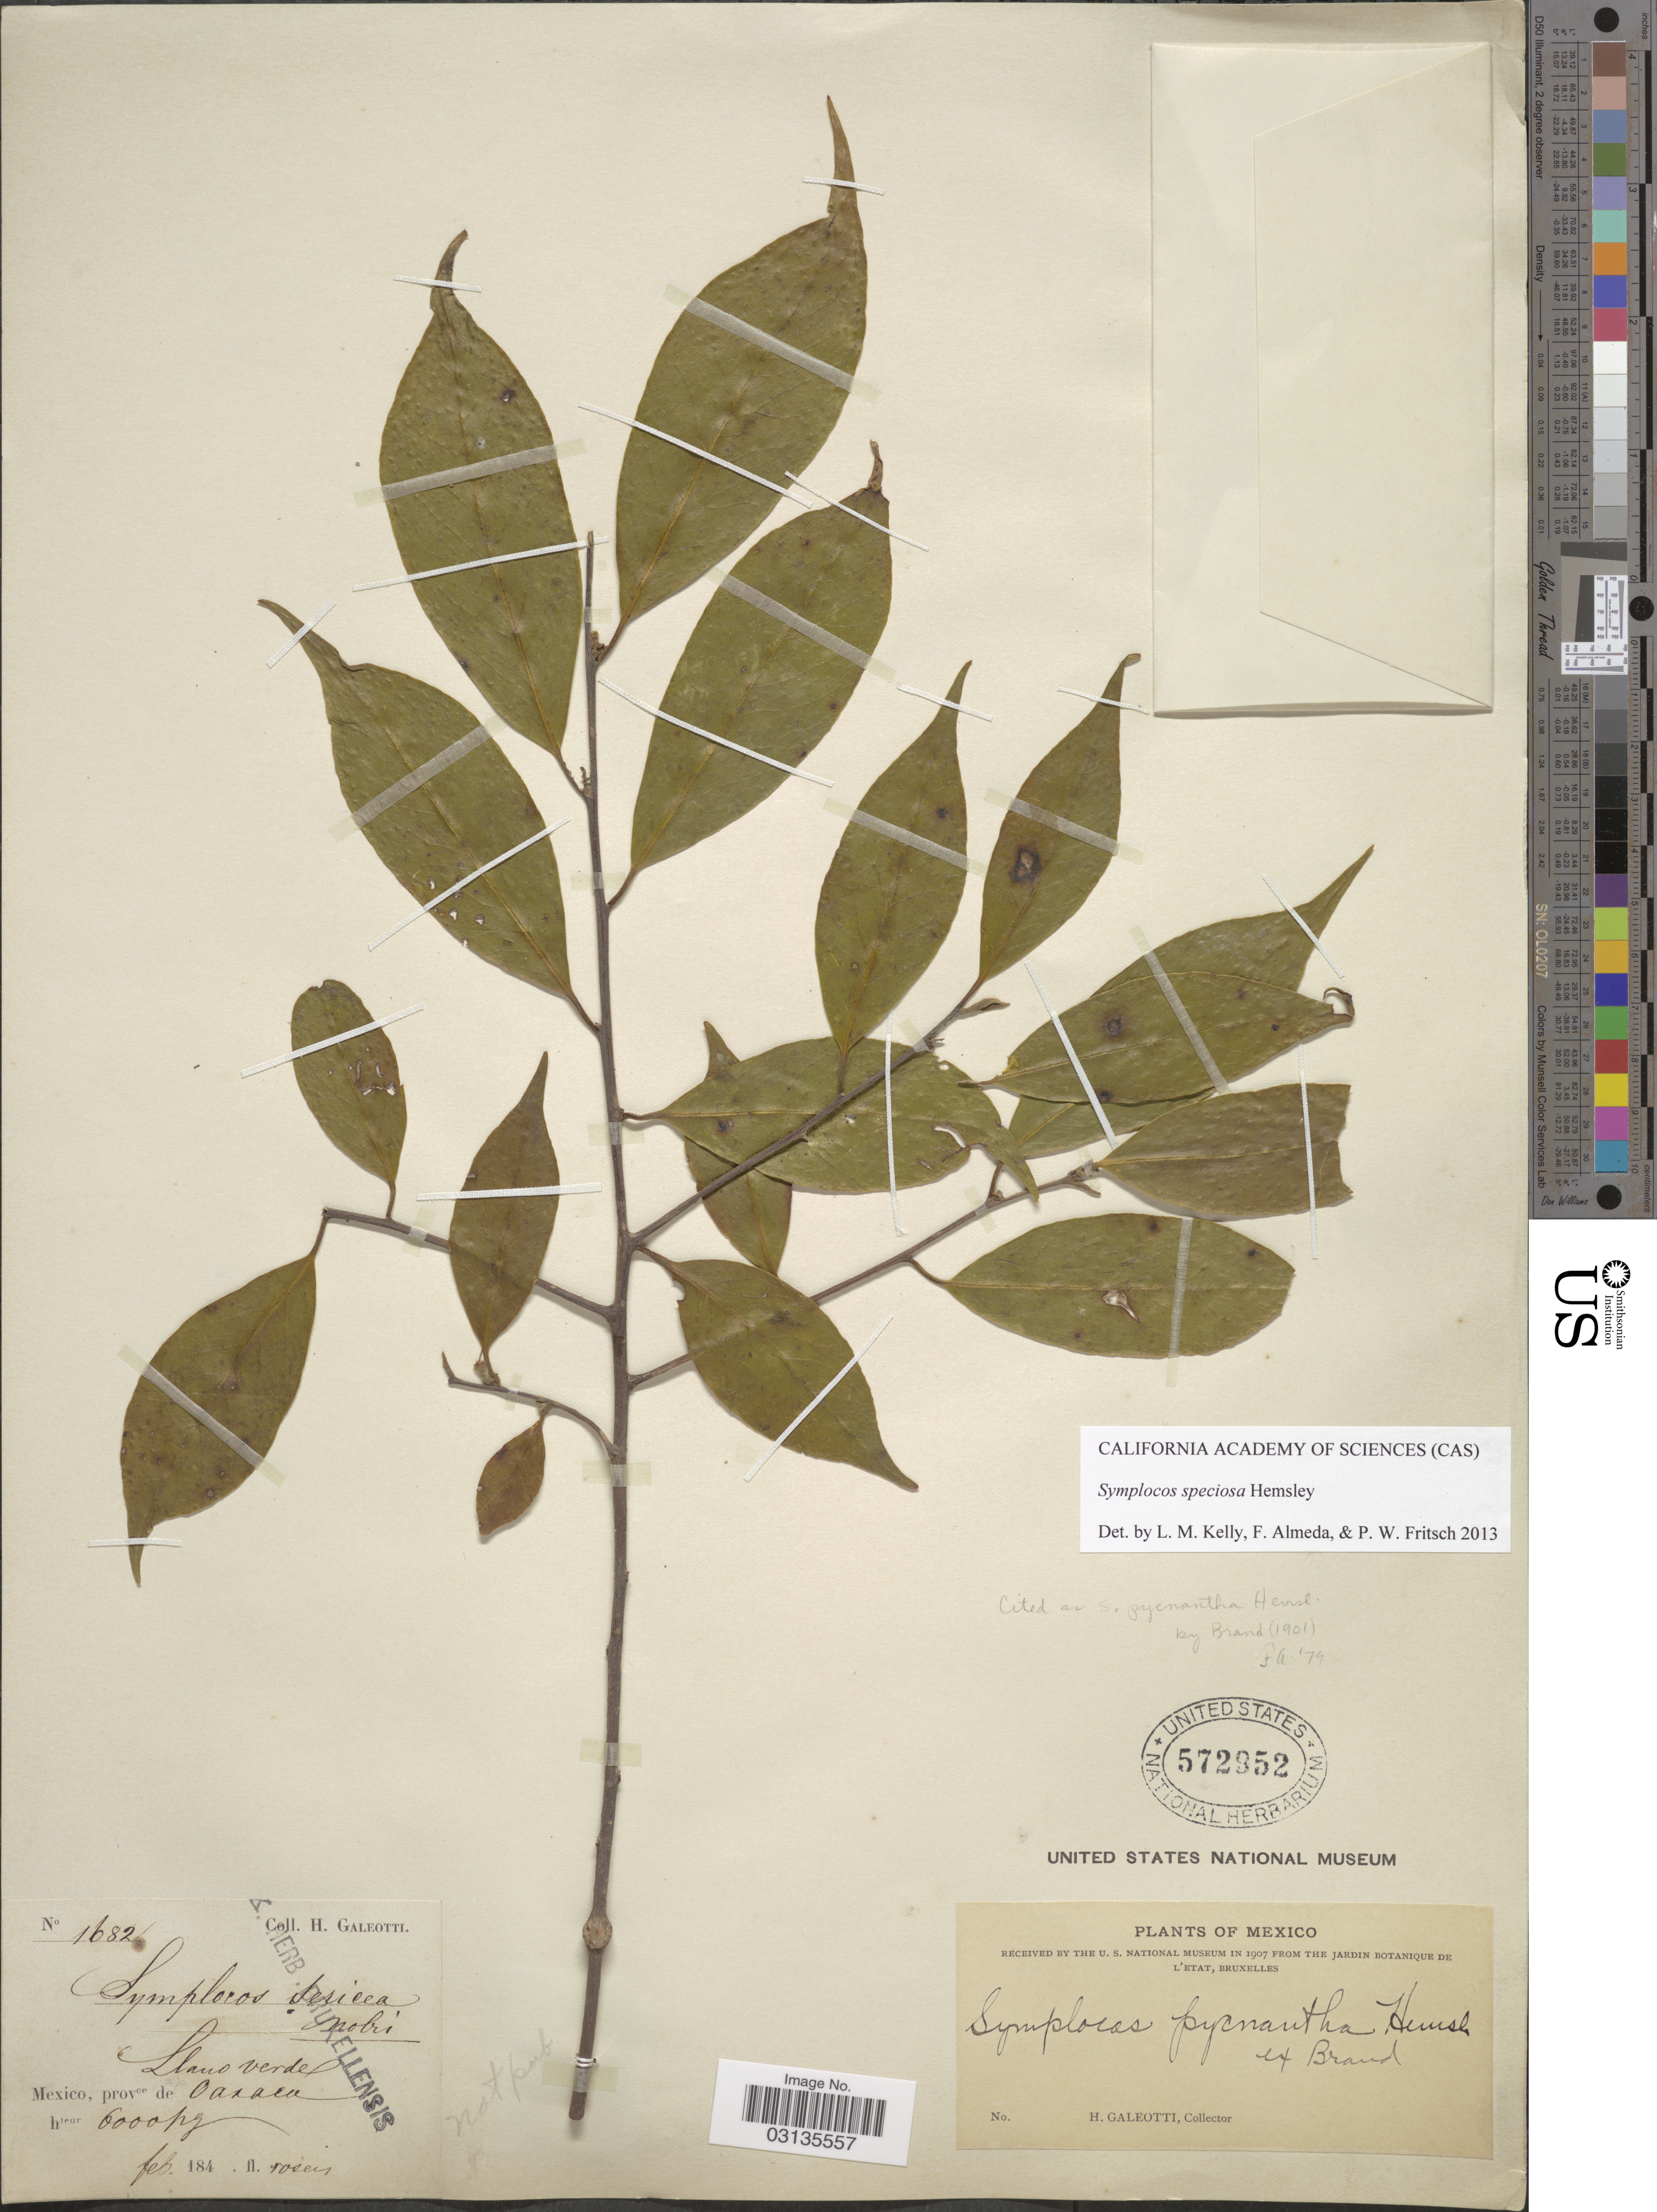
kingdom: Plantae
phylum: Tracheophyta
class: Magnoliopsida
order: Ericales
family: Symplocaceae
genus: Symplocos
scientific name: Symplocos speciosa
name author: Hemsl.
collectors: H. G. Galeotti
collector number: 1682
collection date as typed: feb. 184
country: Mexico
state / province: Oaxaca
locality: Llano verde.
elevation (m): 1829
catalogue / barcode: US 572852